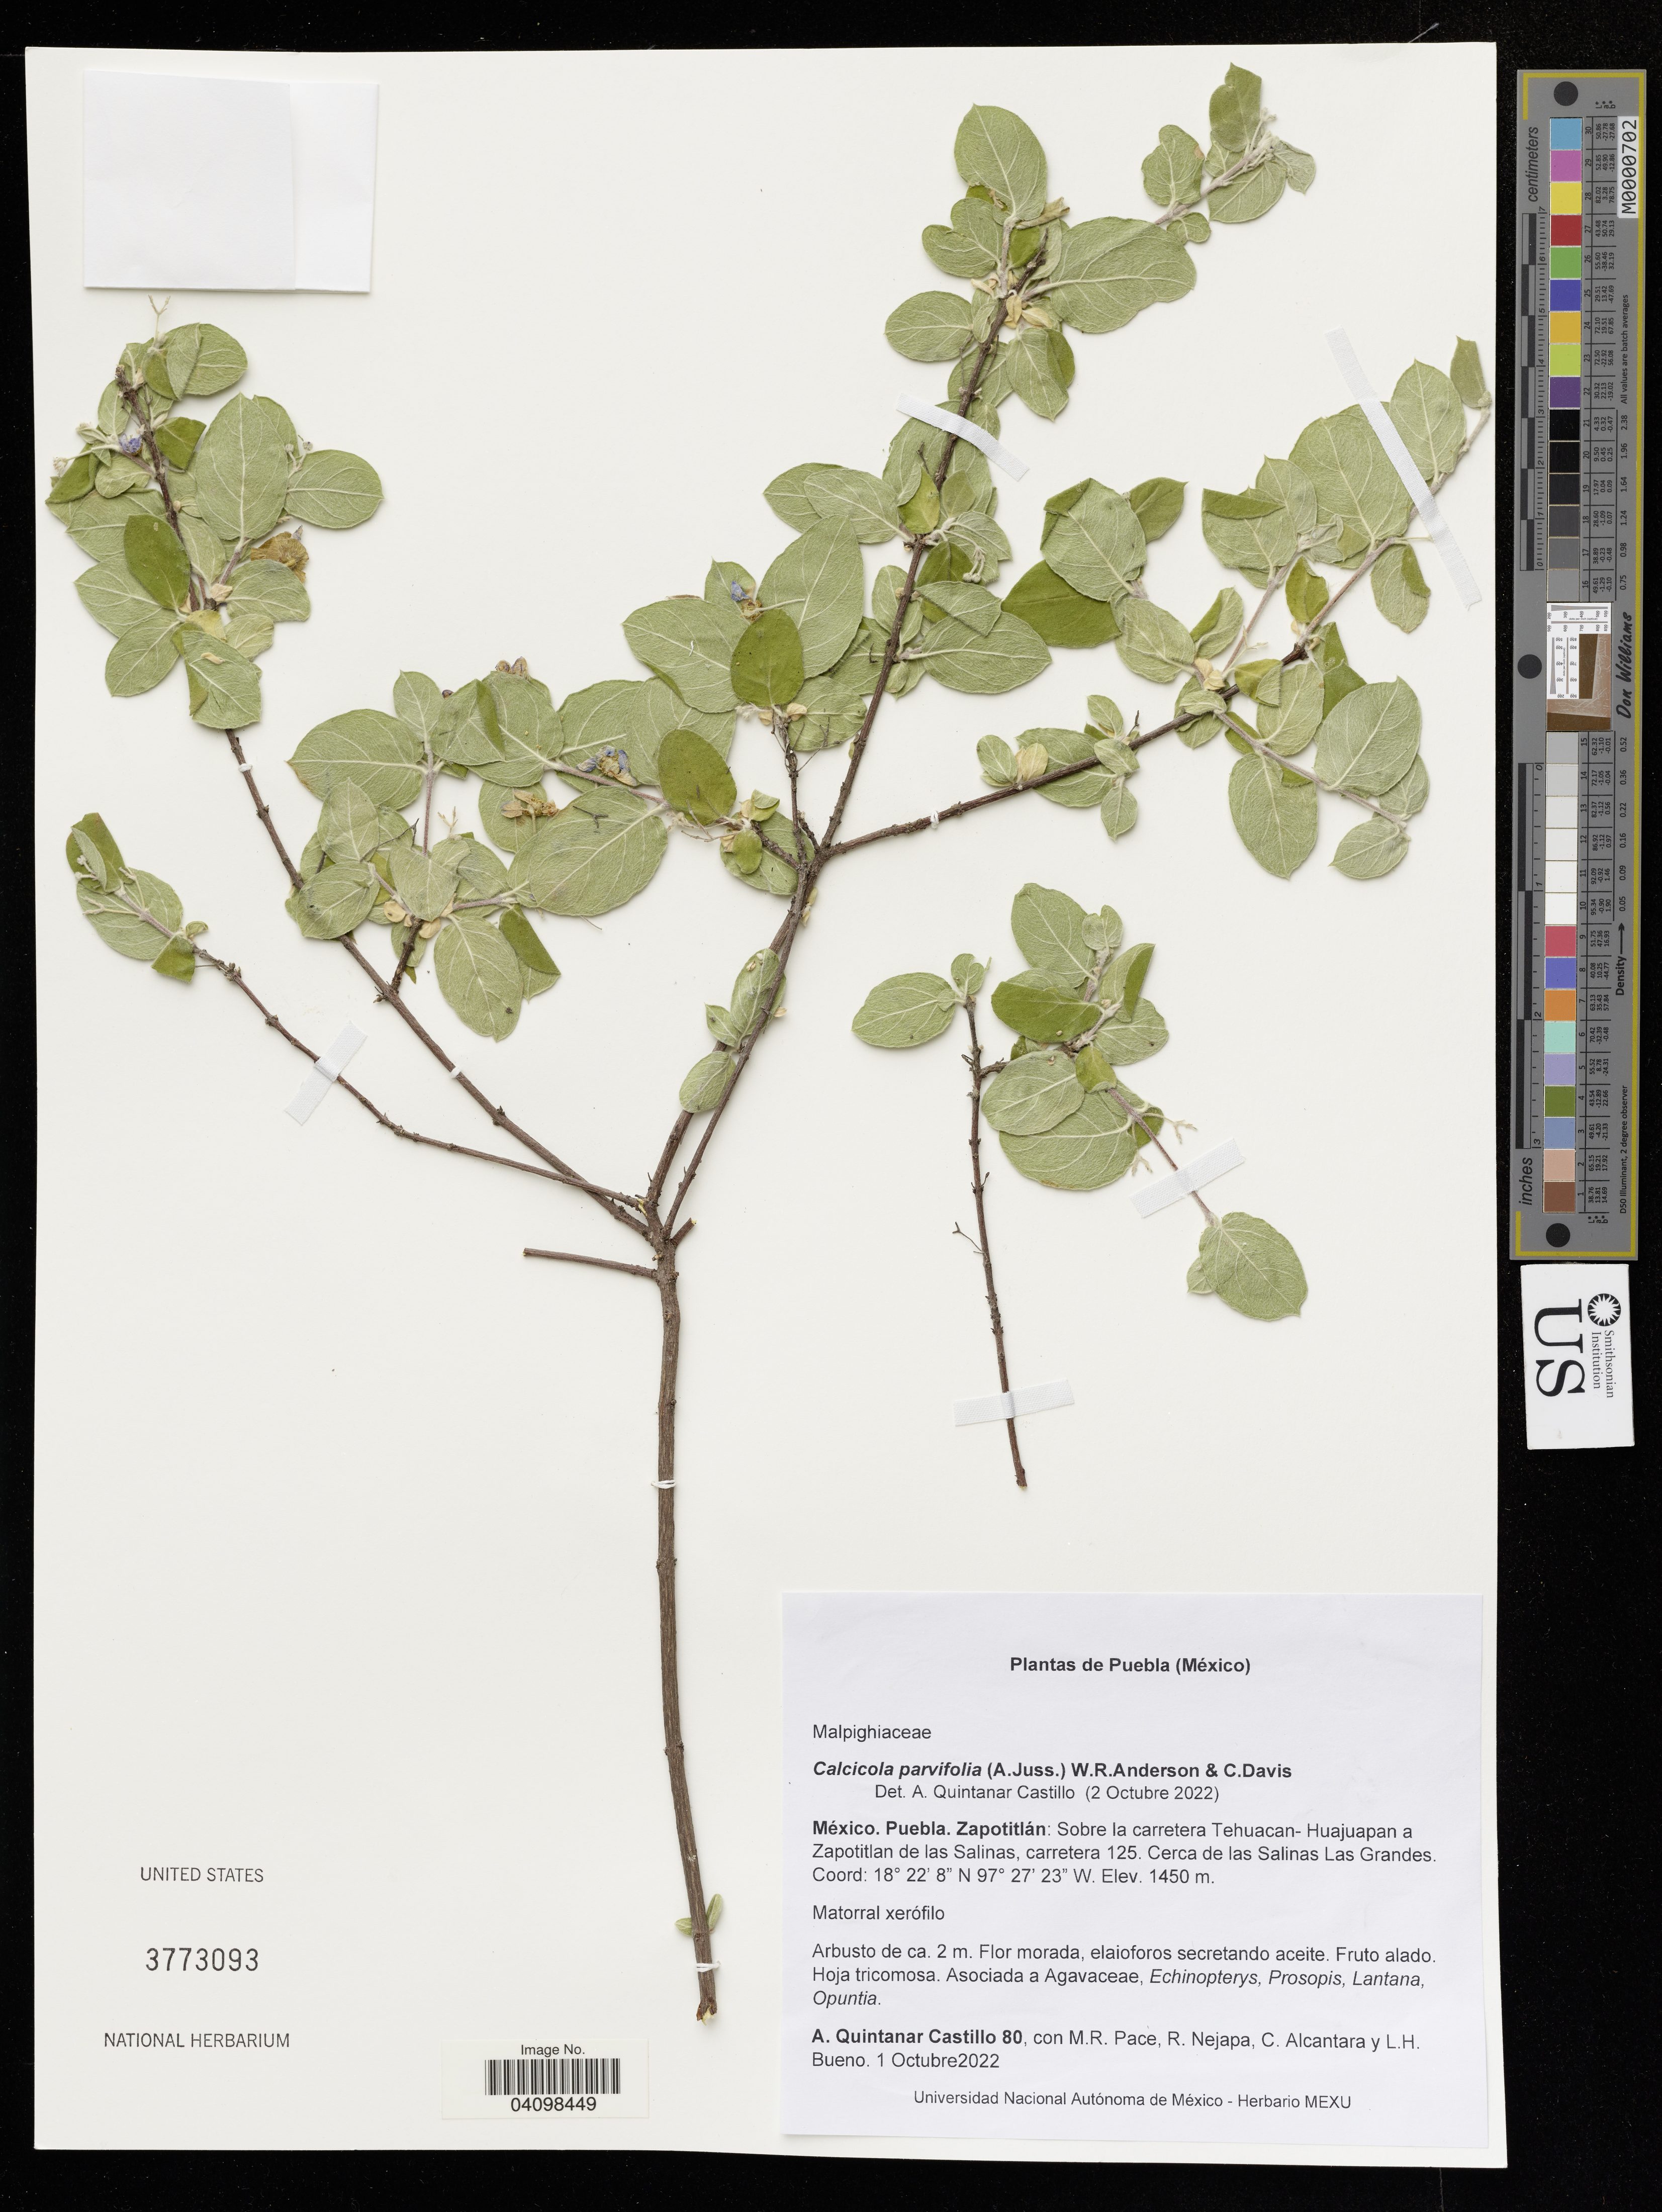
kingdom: Plantae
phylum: Tracheophyta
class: Magnoliopsida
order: Malpighiales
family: Malpighiaceae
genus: Calcicola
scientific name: Calcicola parvifolia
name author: (A. Juss.) W.R. Anderson & C. Davis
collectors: A. Quintanar Castillo, M. Pace, R. Nejapa & C. Alcantara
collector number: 80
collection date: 2022-10-01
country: Mexico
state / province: Puebla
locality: Zapotitlán: Sobre la carretera Tehuacan- Huajuapan a Zapotitlan de las Salinas, carretera 125. Cerca de las Salinas Las Grandes.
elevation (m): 1450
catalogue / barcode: US 3773093